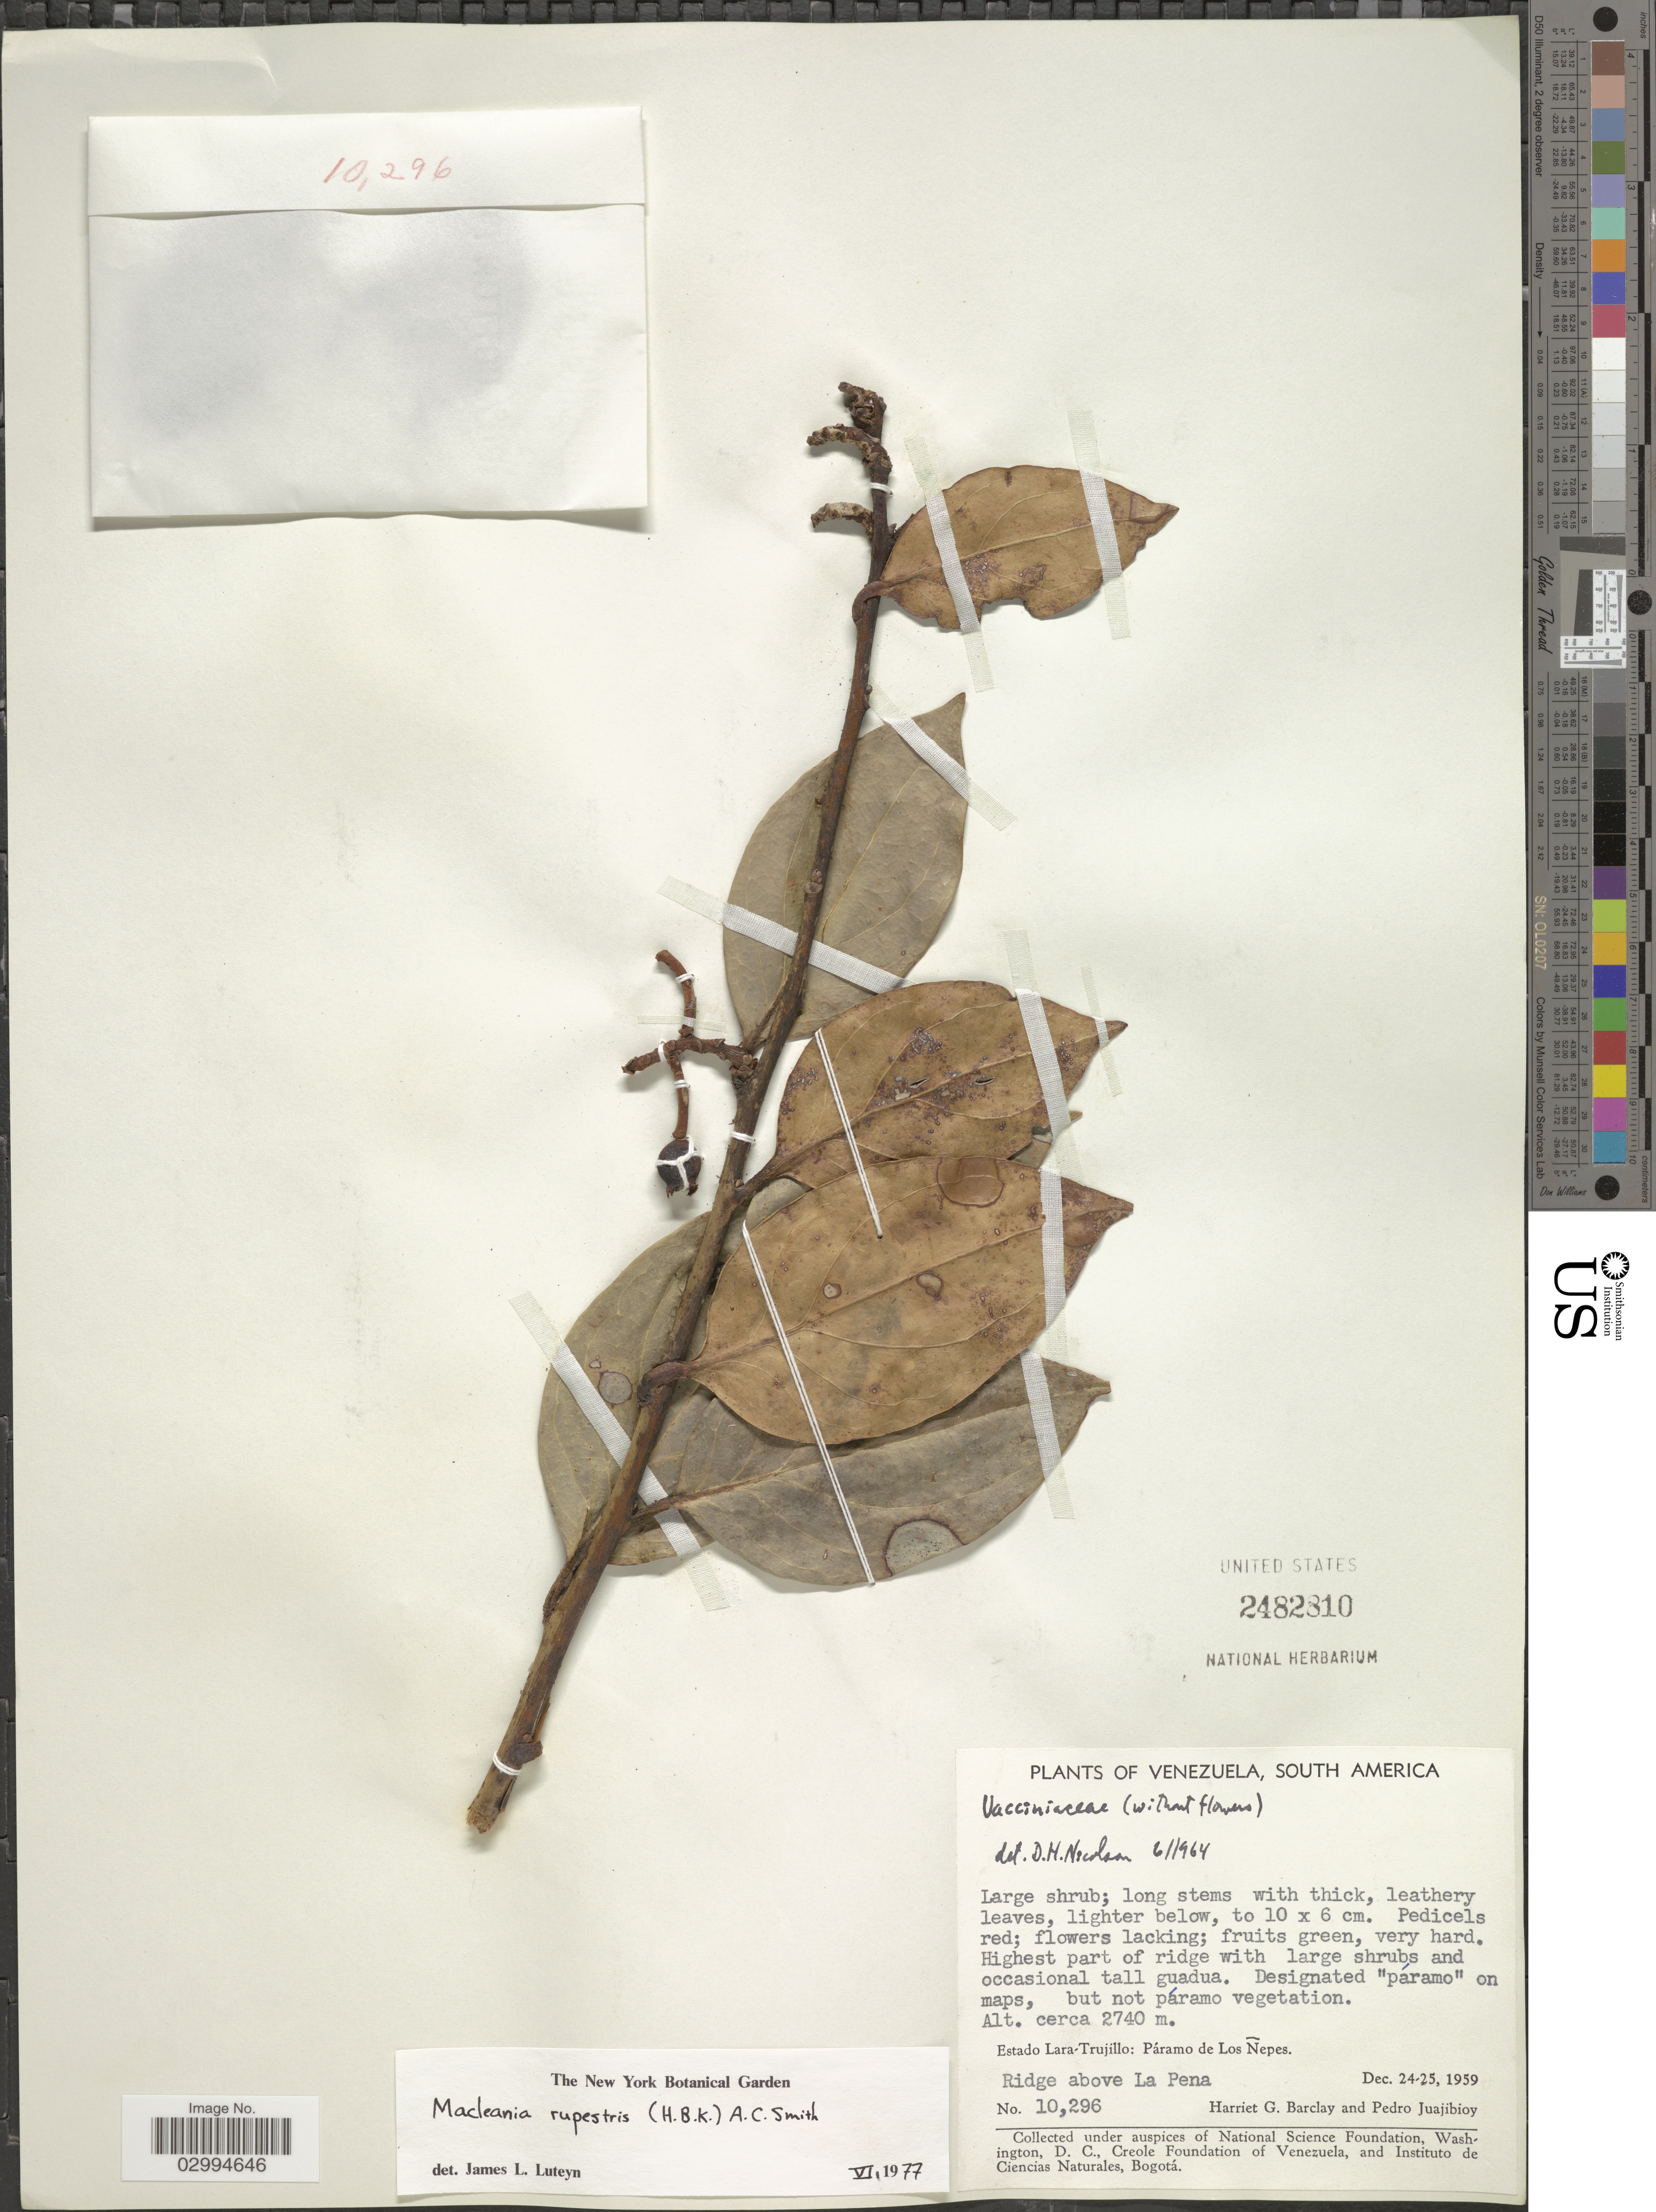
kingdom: Plantae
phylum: Tracheophyta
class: Magnoliopsida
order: Ericales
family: Ericaceae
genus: Macleania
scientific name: Macleania rupestris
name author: (Kunth) A.C. Sm.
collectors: H. G. Barclay & P. Juajibioy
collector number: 10296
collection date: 1959-12-24/1959-12-25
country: Venezuela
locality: Estado Lara-Trujillo: Páramo de Los Ñepes. Ridge above La Pena.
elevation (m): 2740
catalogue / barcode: US 2482810